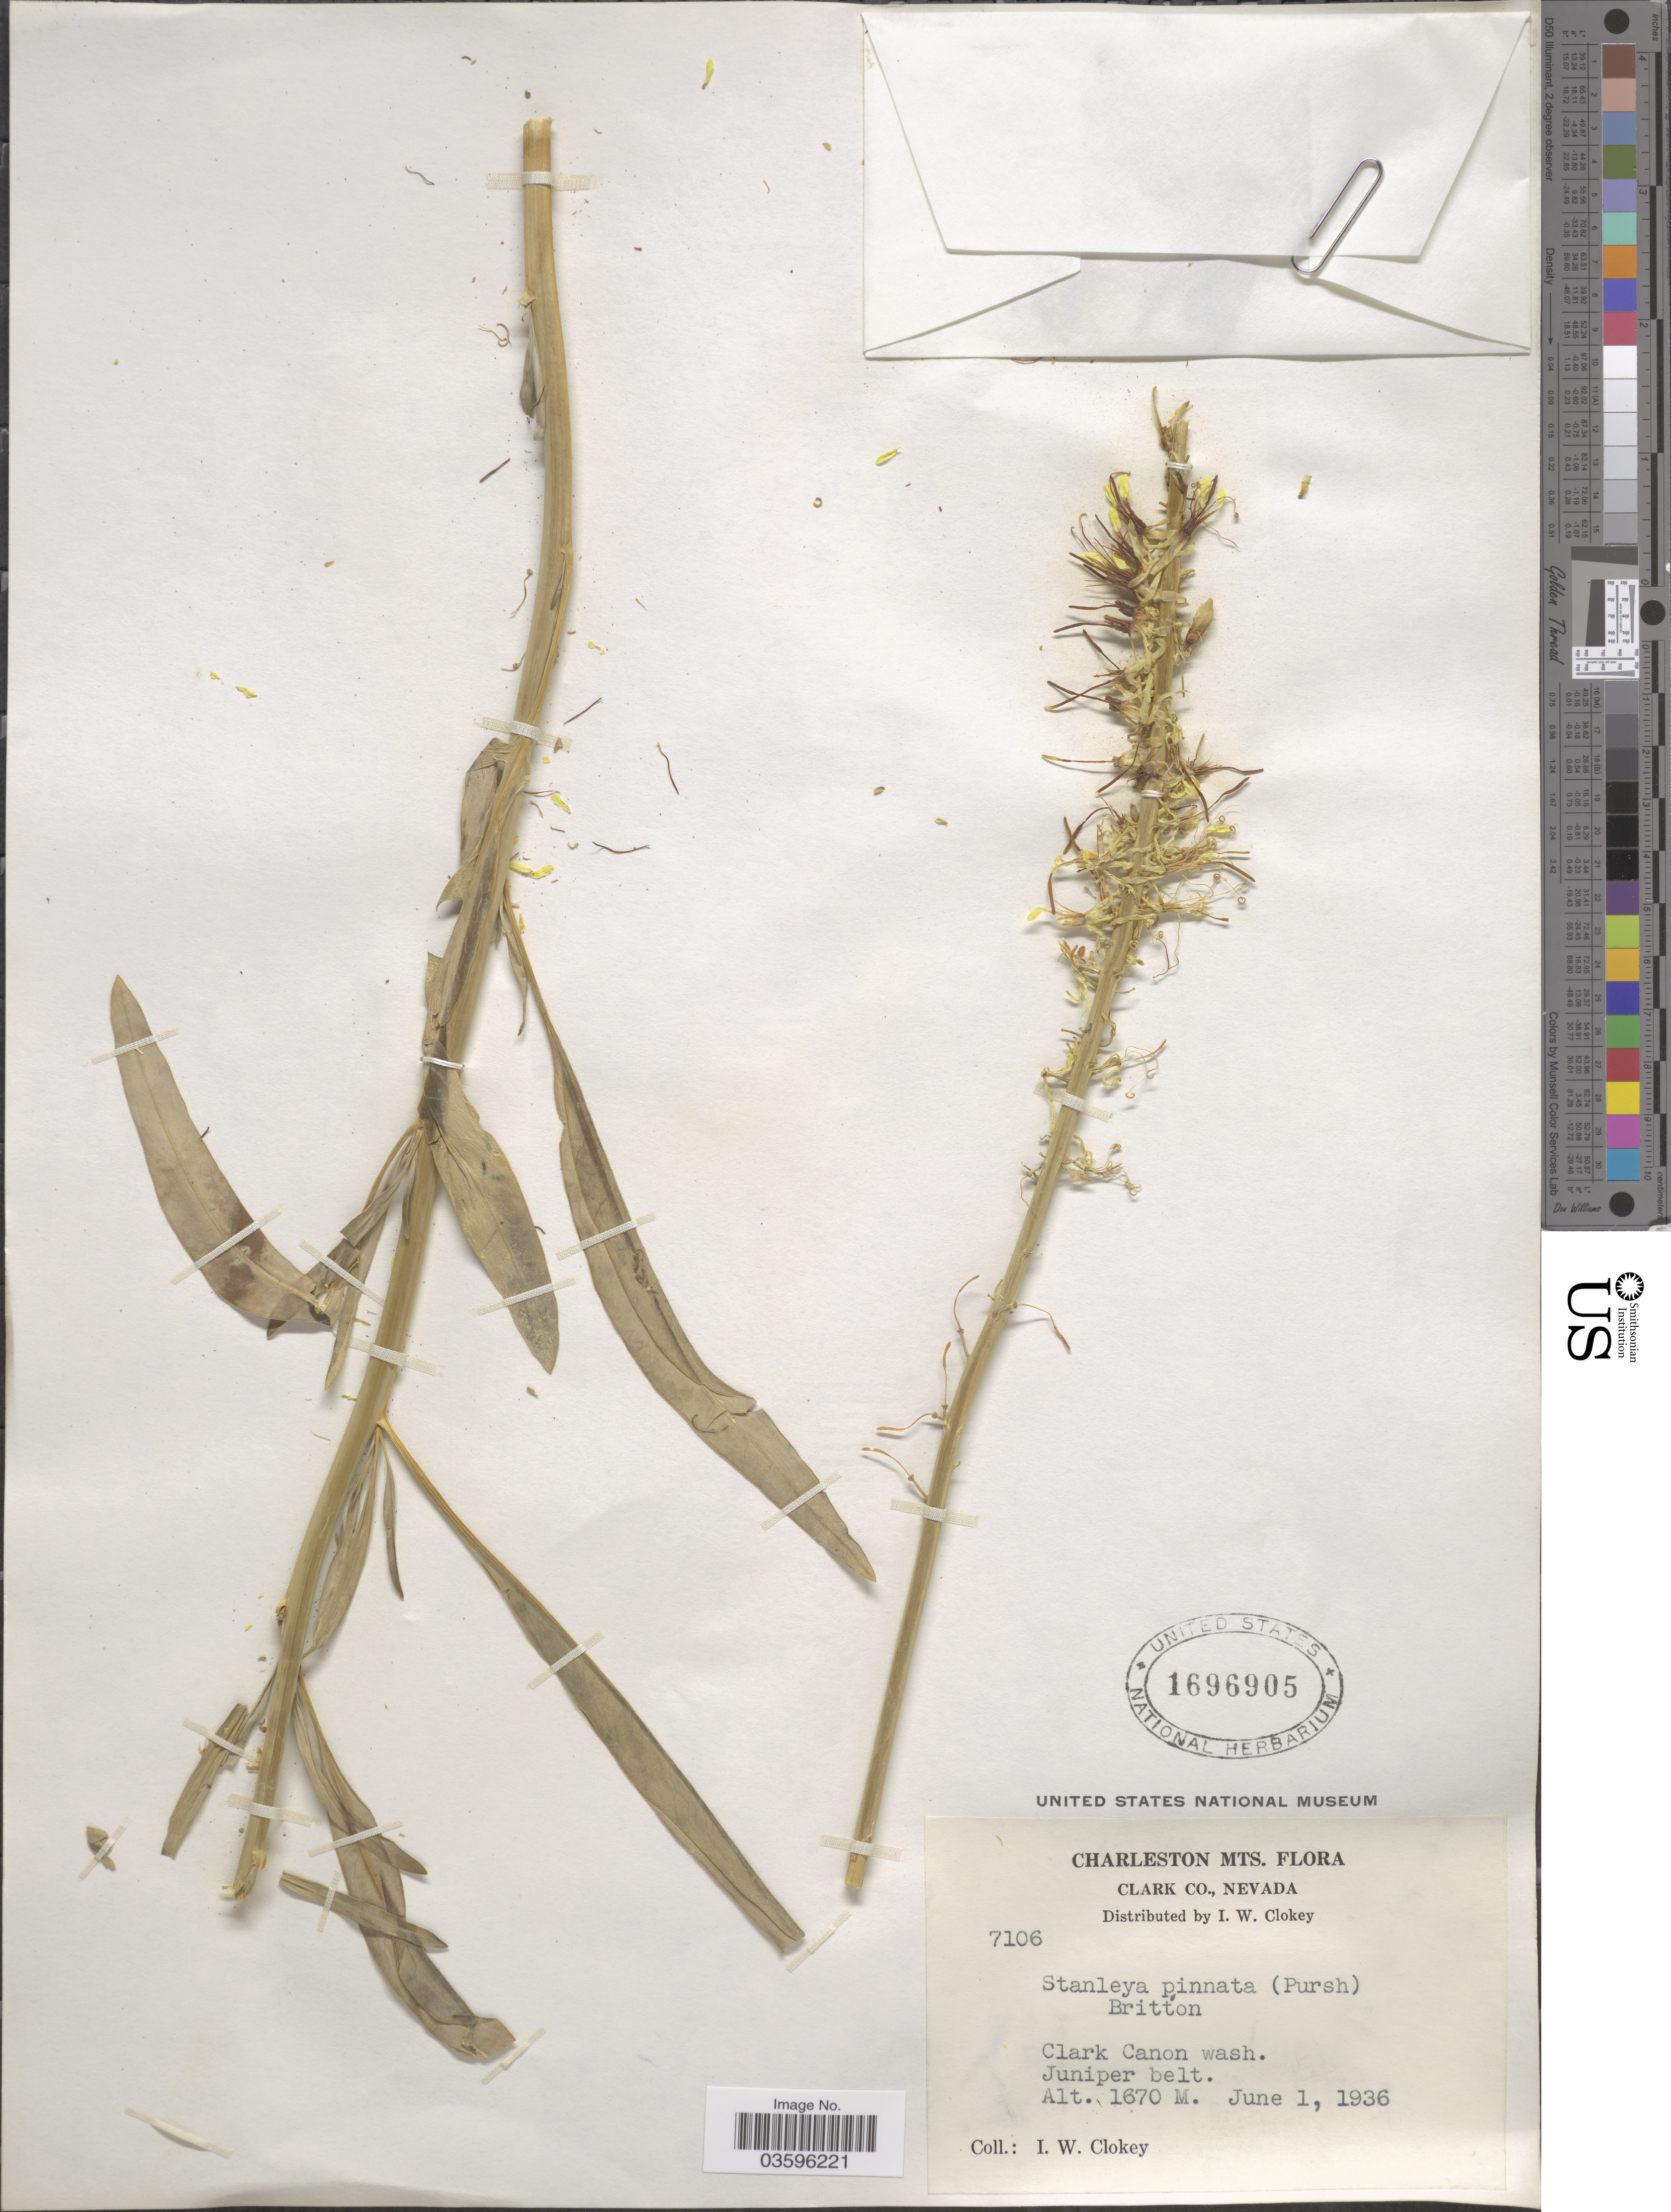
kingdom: Plantae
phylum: Tracheophyta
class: Magnoliopsida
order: Brassicales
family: Brassicaceae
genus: Stanleya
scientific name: Stanleya pinnata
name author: (Pursh) Britton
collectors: I. W. Clokey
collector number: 7106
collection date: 1936-06-01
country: United States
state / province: Nevada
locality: Charleston Mts. Clark Co. Clark Canon wash.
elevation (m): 1670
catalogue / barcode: US 1696905